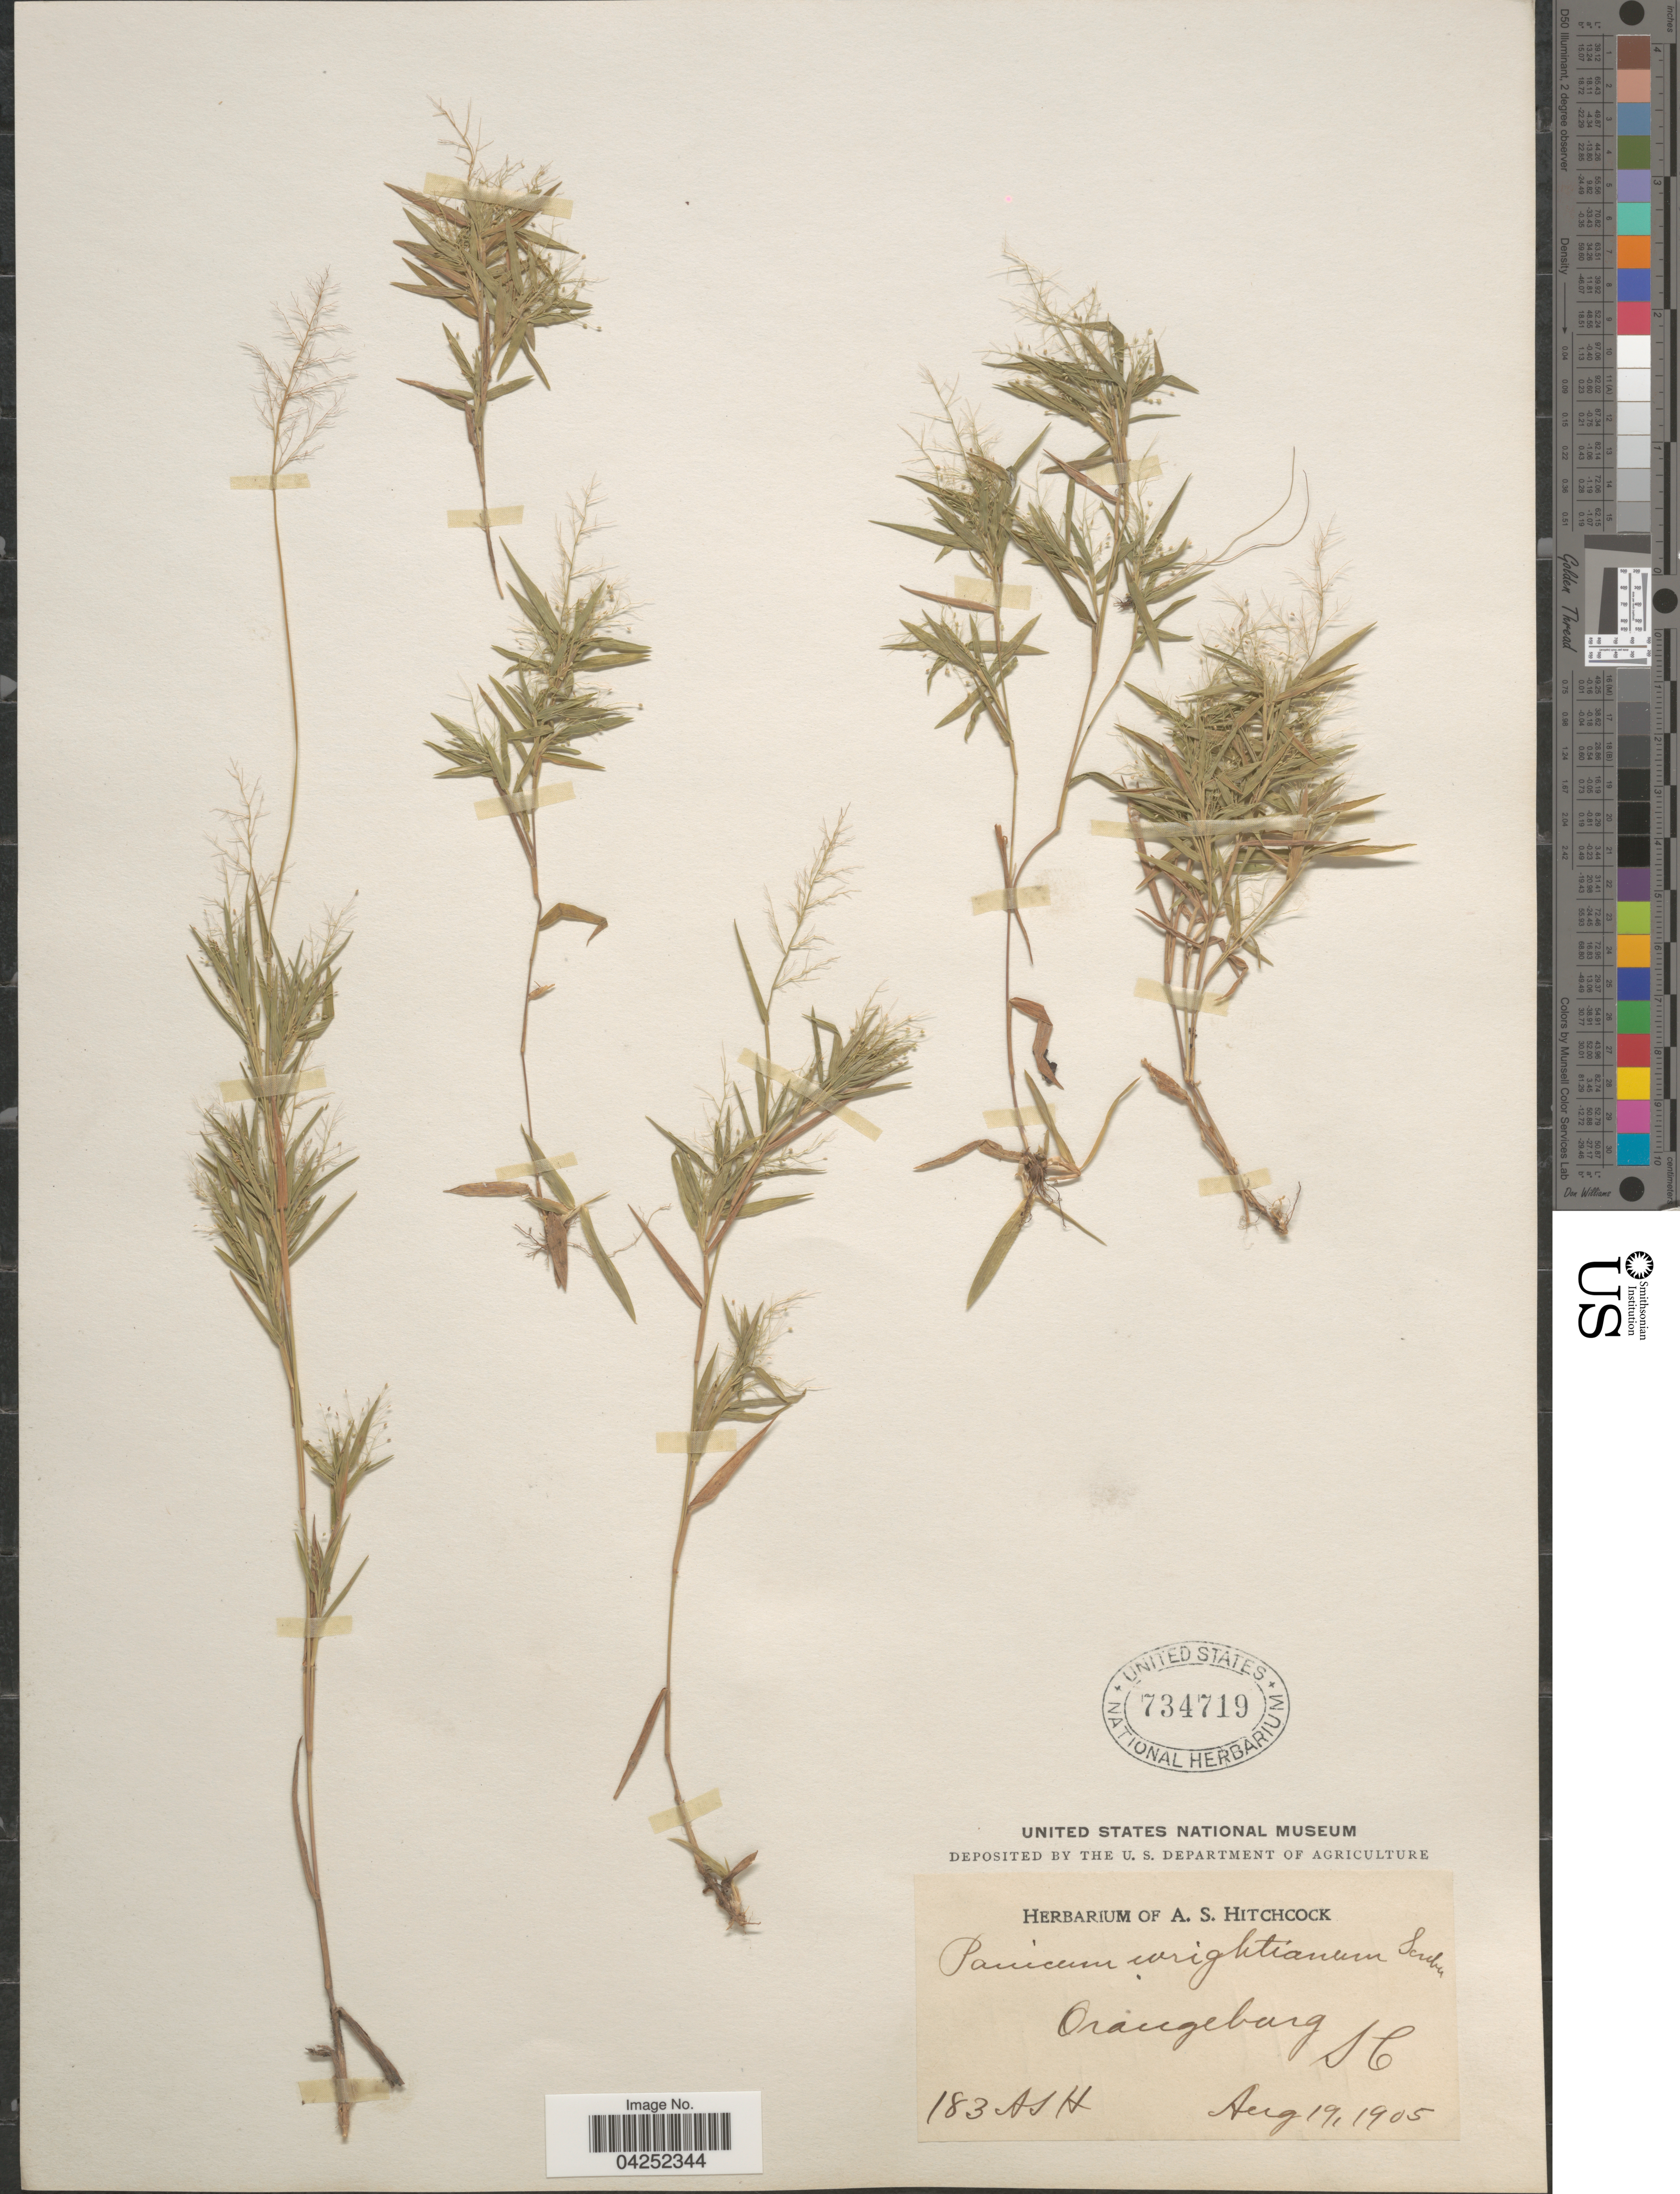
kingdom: Plantae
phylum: Tracheophyta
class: Liliopsida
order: Poales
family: Poaceae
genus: Dichanthelium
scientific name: Dichanthelium acuminatum var. longiligulatum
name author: (Nash) Gould & C.A. Clark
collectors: A. S. Hitchcock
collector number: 183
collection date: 1905-08-19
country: United States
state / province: South Carolina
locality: Orangeburg.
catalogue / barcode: US 734719